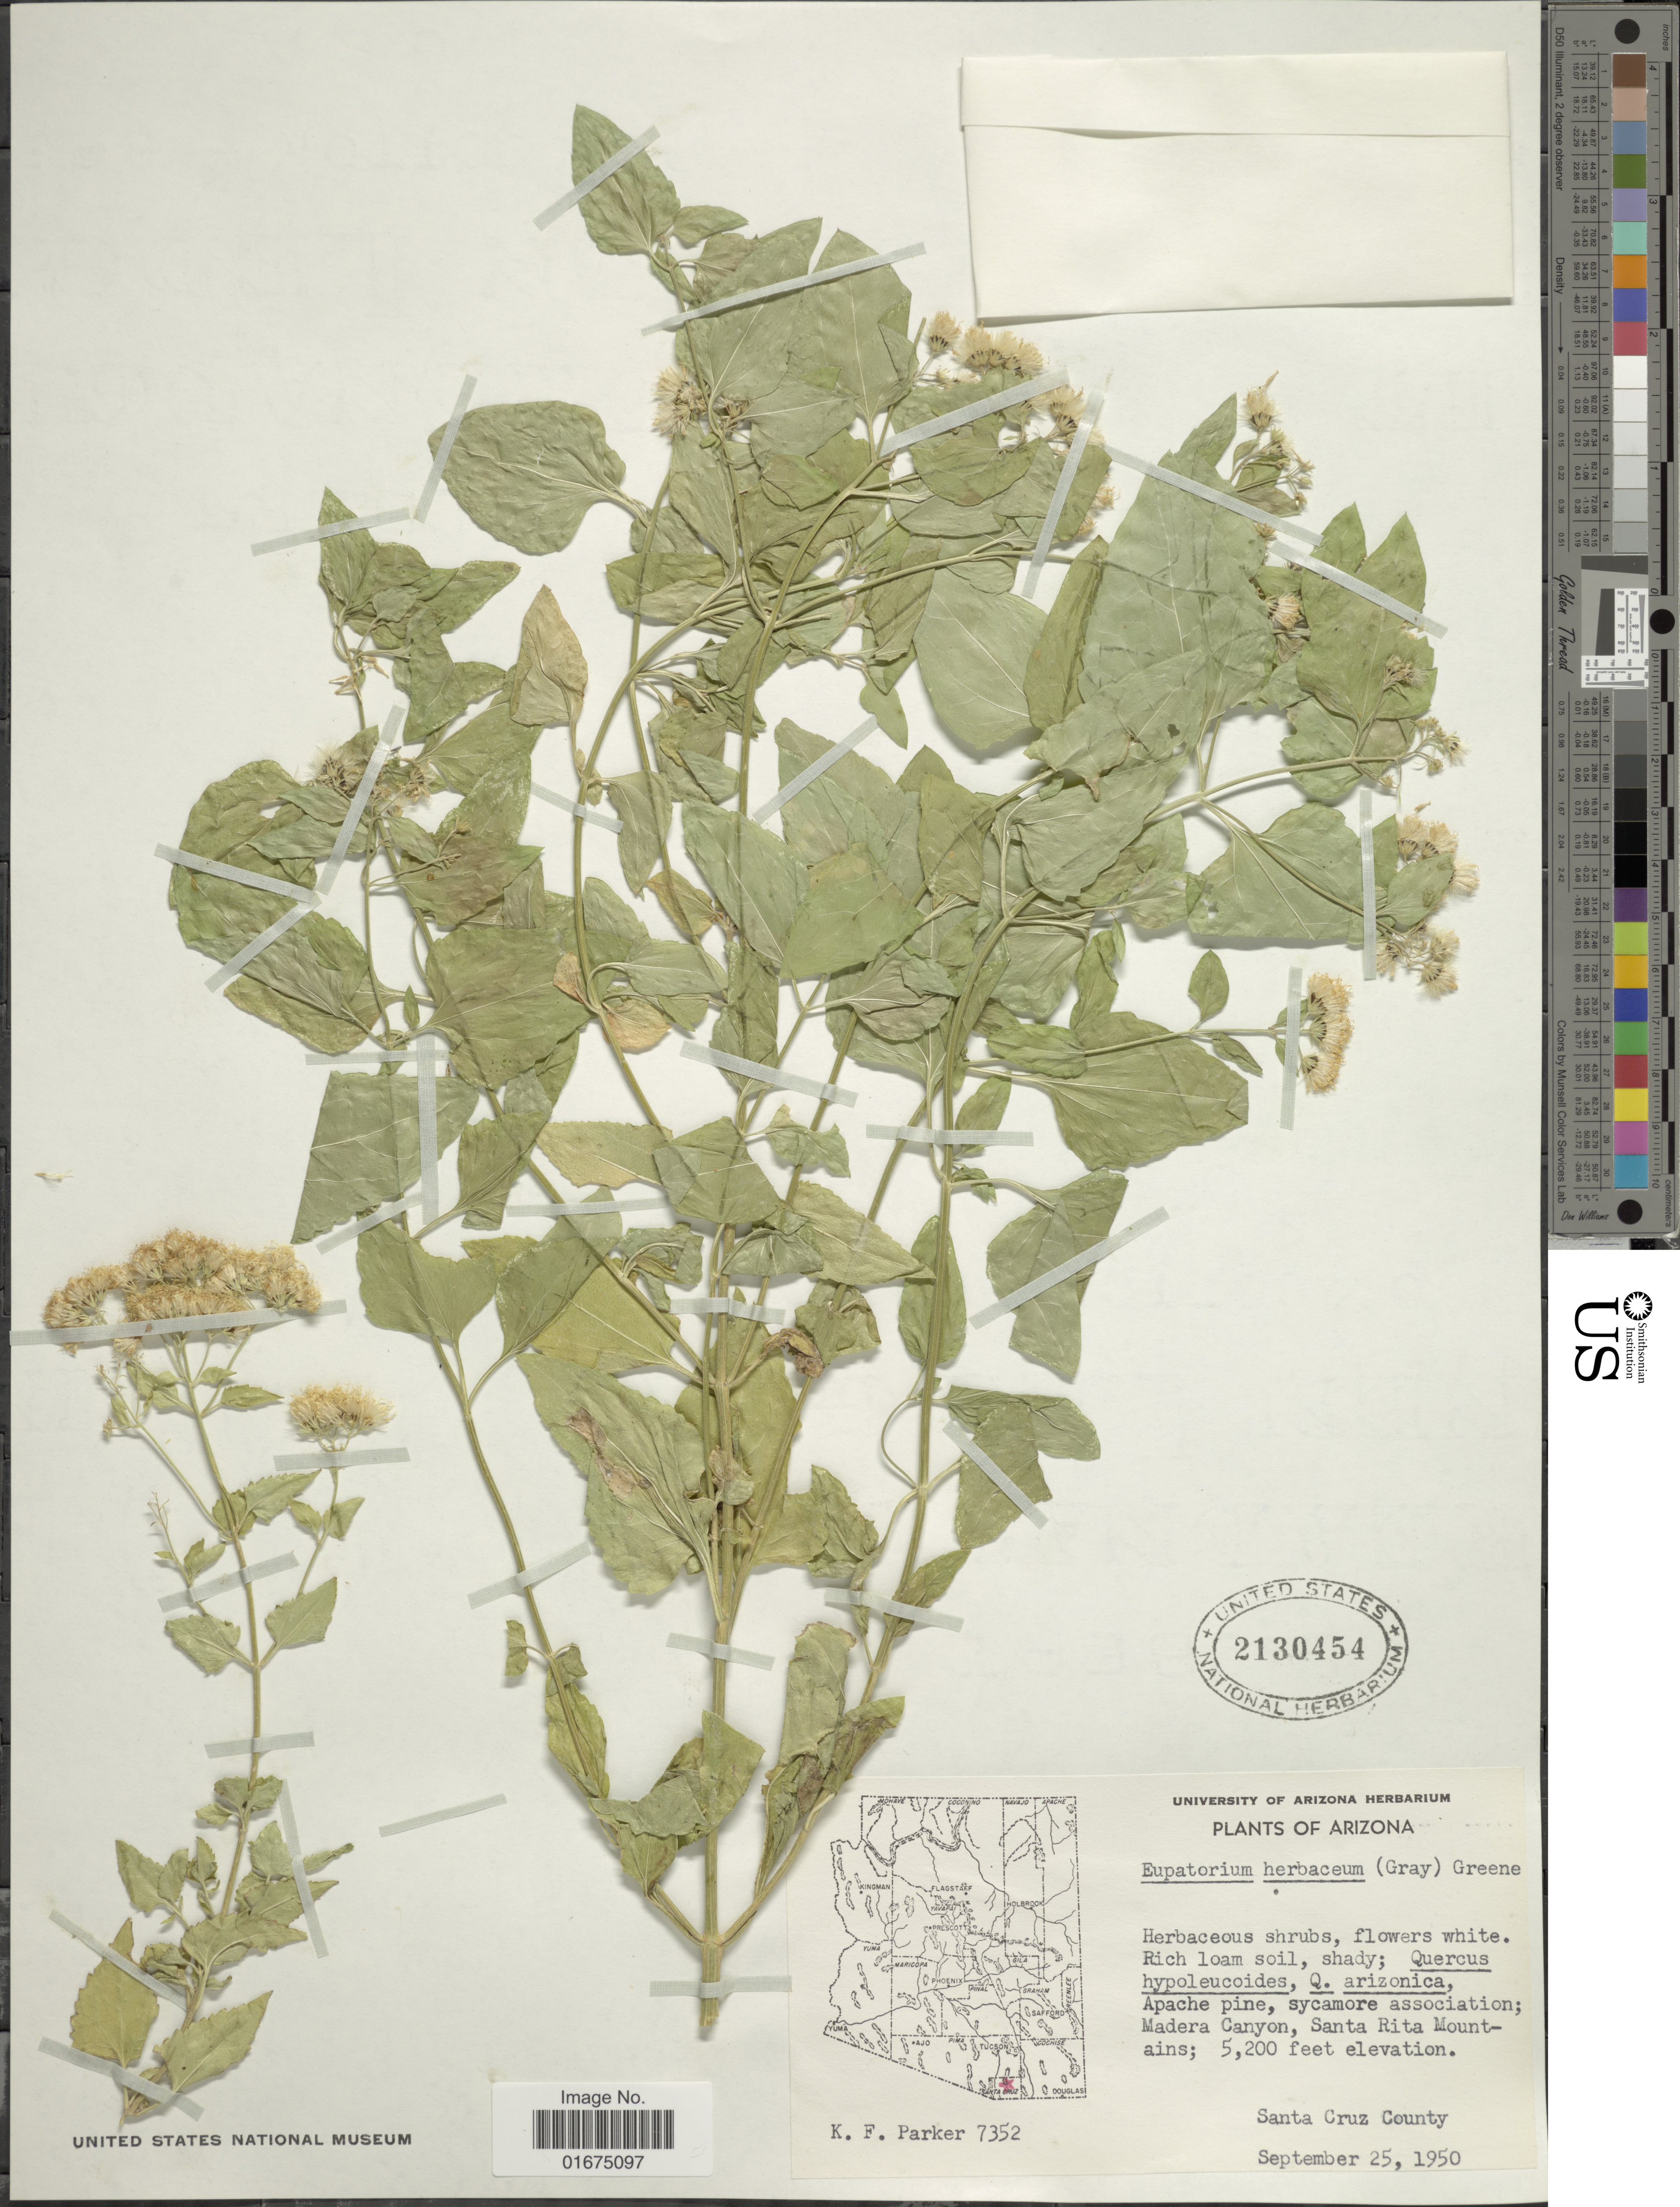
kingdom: Plantae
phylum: Tracheophyta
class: Magnoliopsida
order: Asterales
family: Asteraceae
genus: Ageratina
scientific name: Ageratina herbacea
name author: (A. Gray) R.M. King & H. Rob.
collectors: K. F. Parker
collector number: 7352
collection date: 1950-09-25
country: United States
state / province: Arizona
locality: Madera Canyon, Santa Rita Mountains, Santa Cruz County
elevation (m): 1585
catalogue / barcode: US 2130454